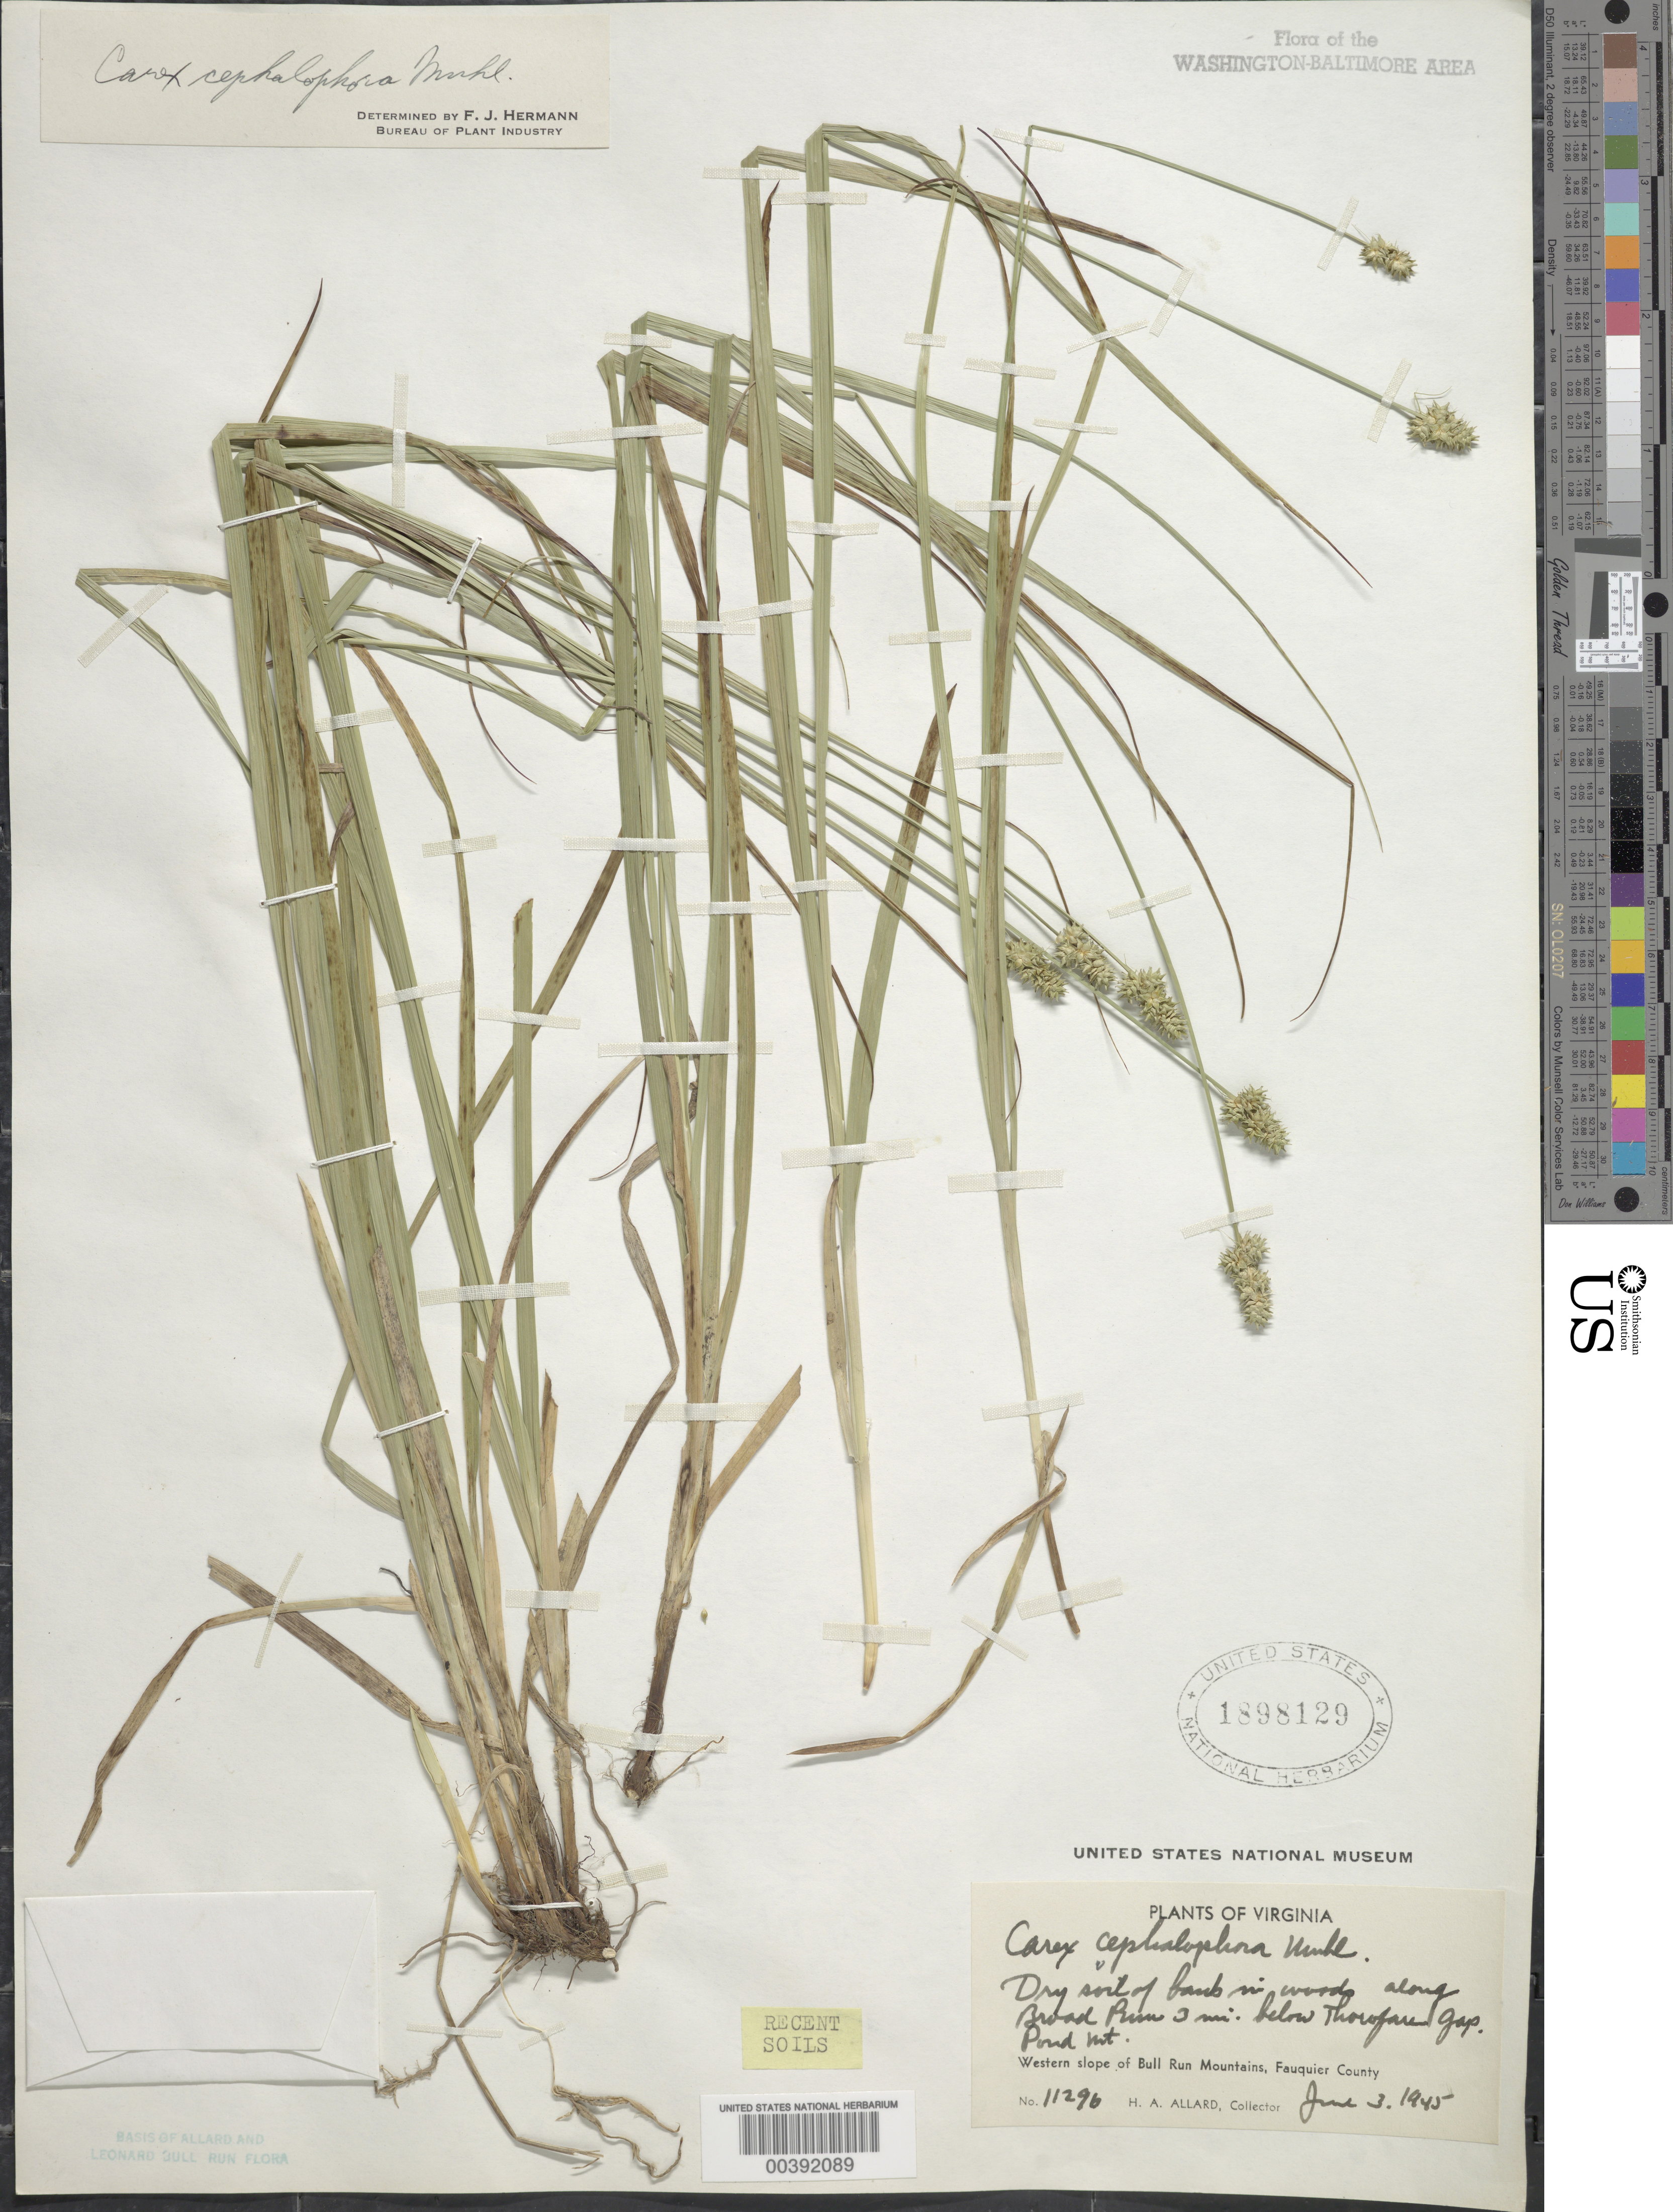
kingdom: Plantae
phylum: Tracheophyta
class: Liliopsida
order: Poales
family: Cyperaceae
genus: Carex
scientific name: Carex cephalophora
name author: Muhl. ex Willd.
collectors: H. A. Allard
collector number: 11296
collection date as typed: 03 Jun 1945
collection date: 1945-06-03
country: United States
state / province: Virginia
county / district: Fauquier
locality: Broad Run/below Thorofare Gap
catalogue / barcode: US 1898129